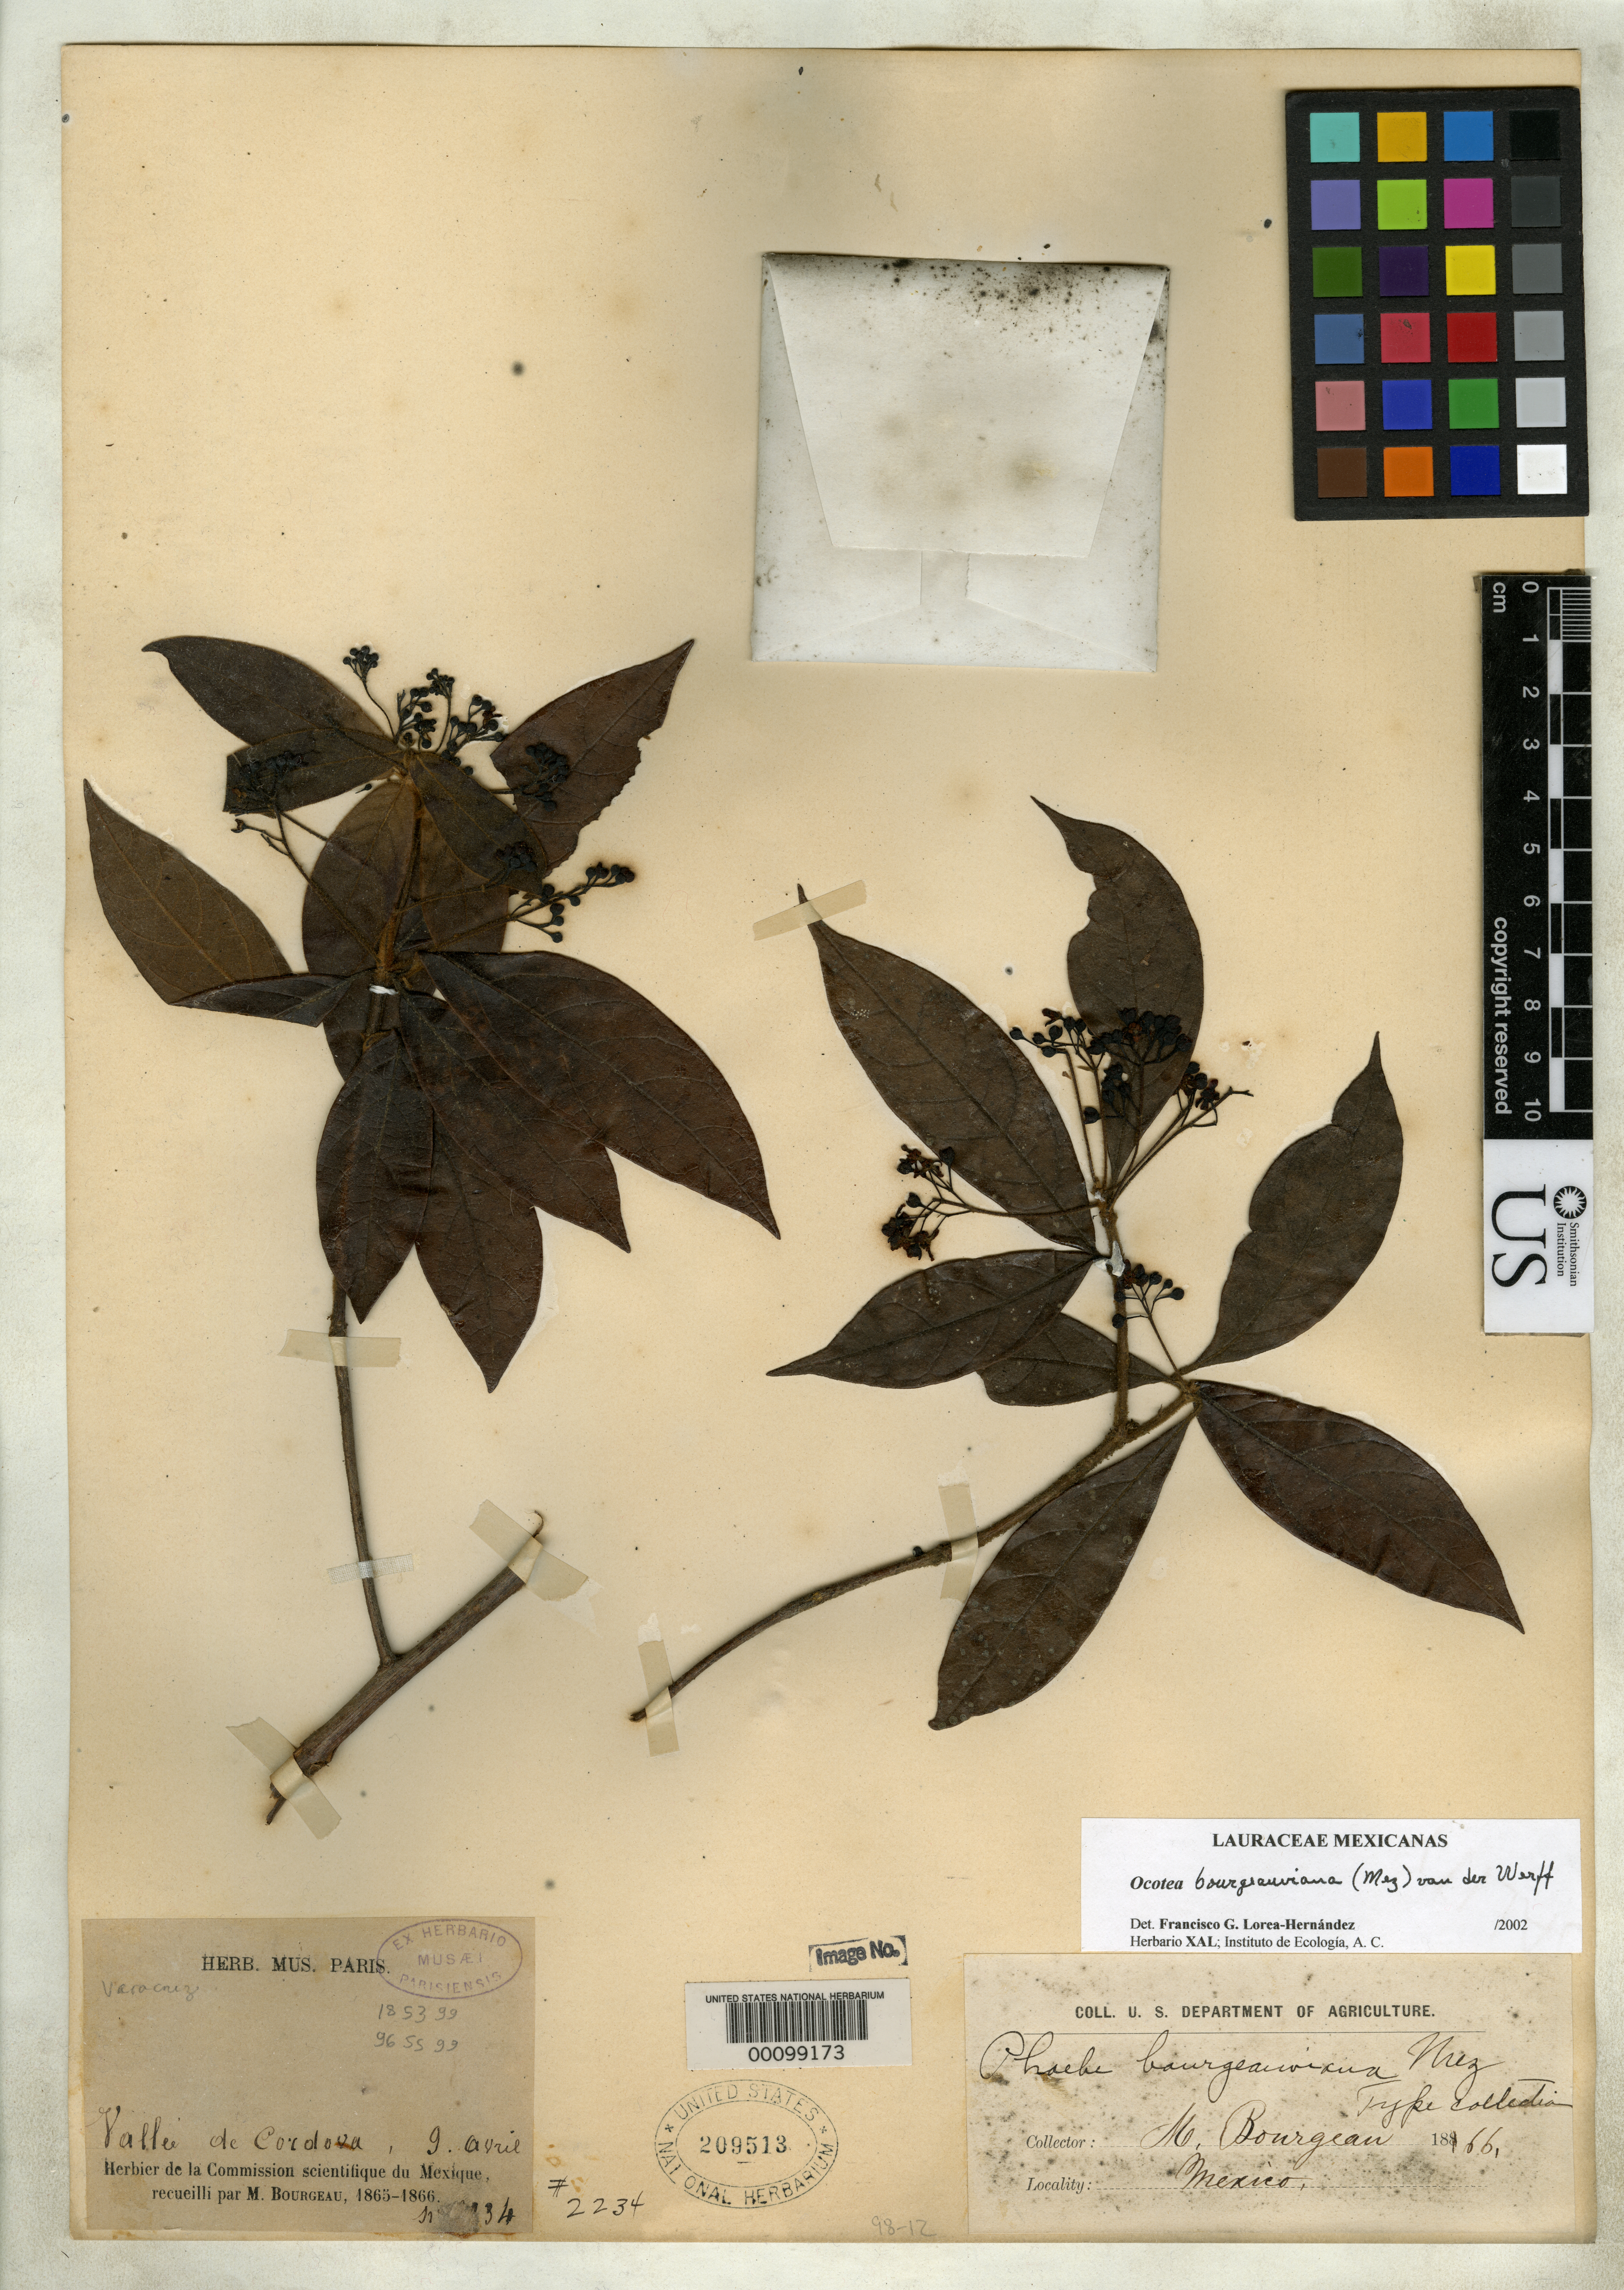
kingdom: Plantae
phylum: Tracheophyta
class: Magnoliopsida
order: Laurales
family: Lauraceae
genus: Phoebe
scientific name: Phoebe bourgeauviana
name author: Mez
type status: Isotype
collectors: E. Bourgeau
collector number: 2234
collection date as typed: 1866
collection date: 1866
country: Mexico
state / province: Veracruz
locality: Valle de Cordova.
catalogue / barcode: US 209513